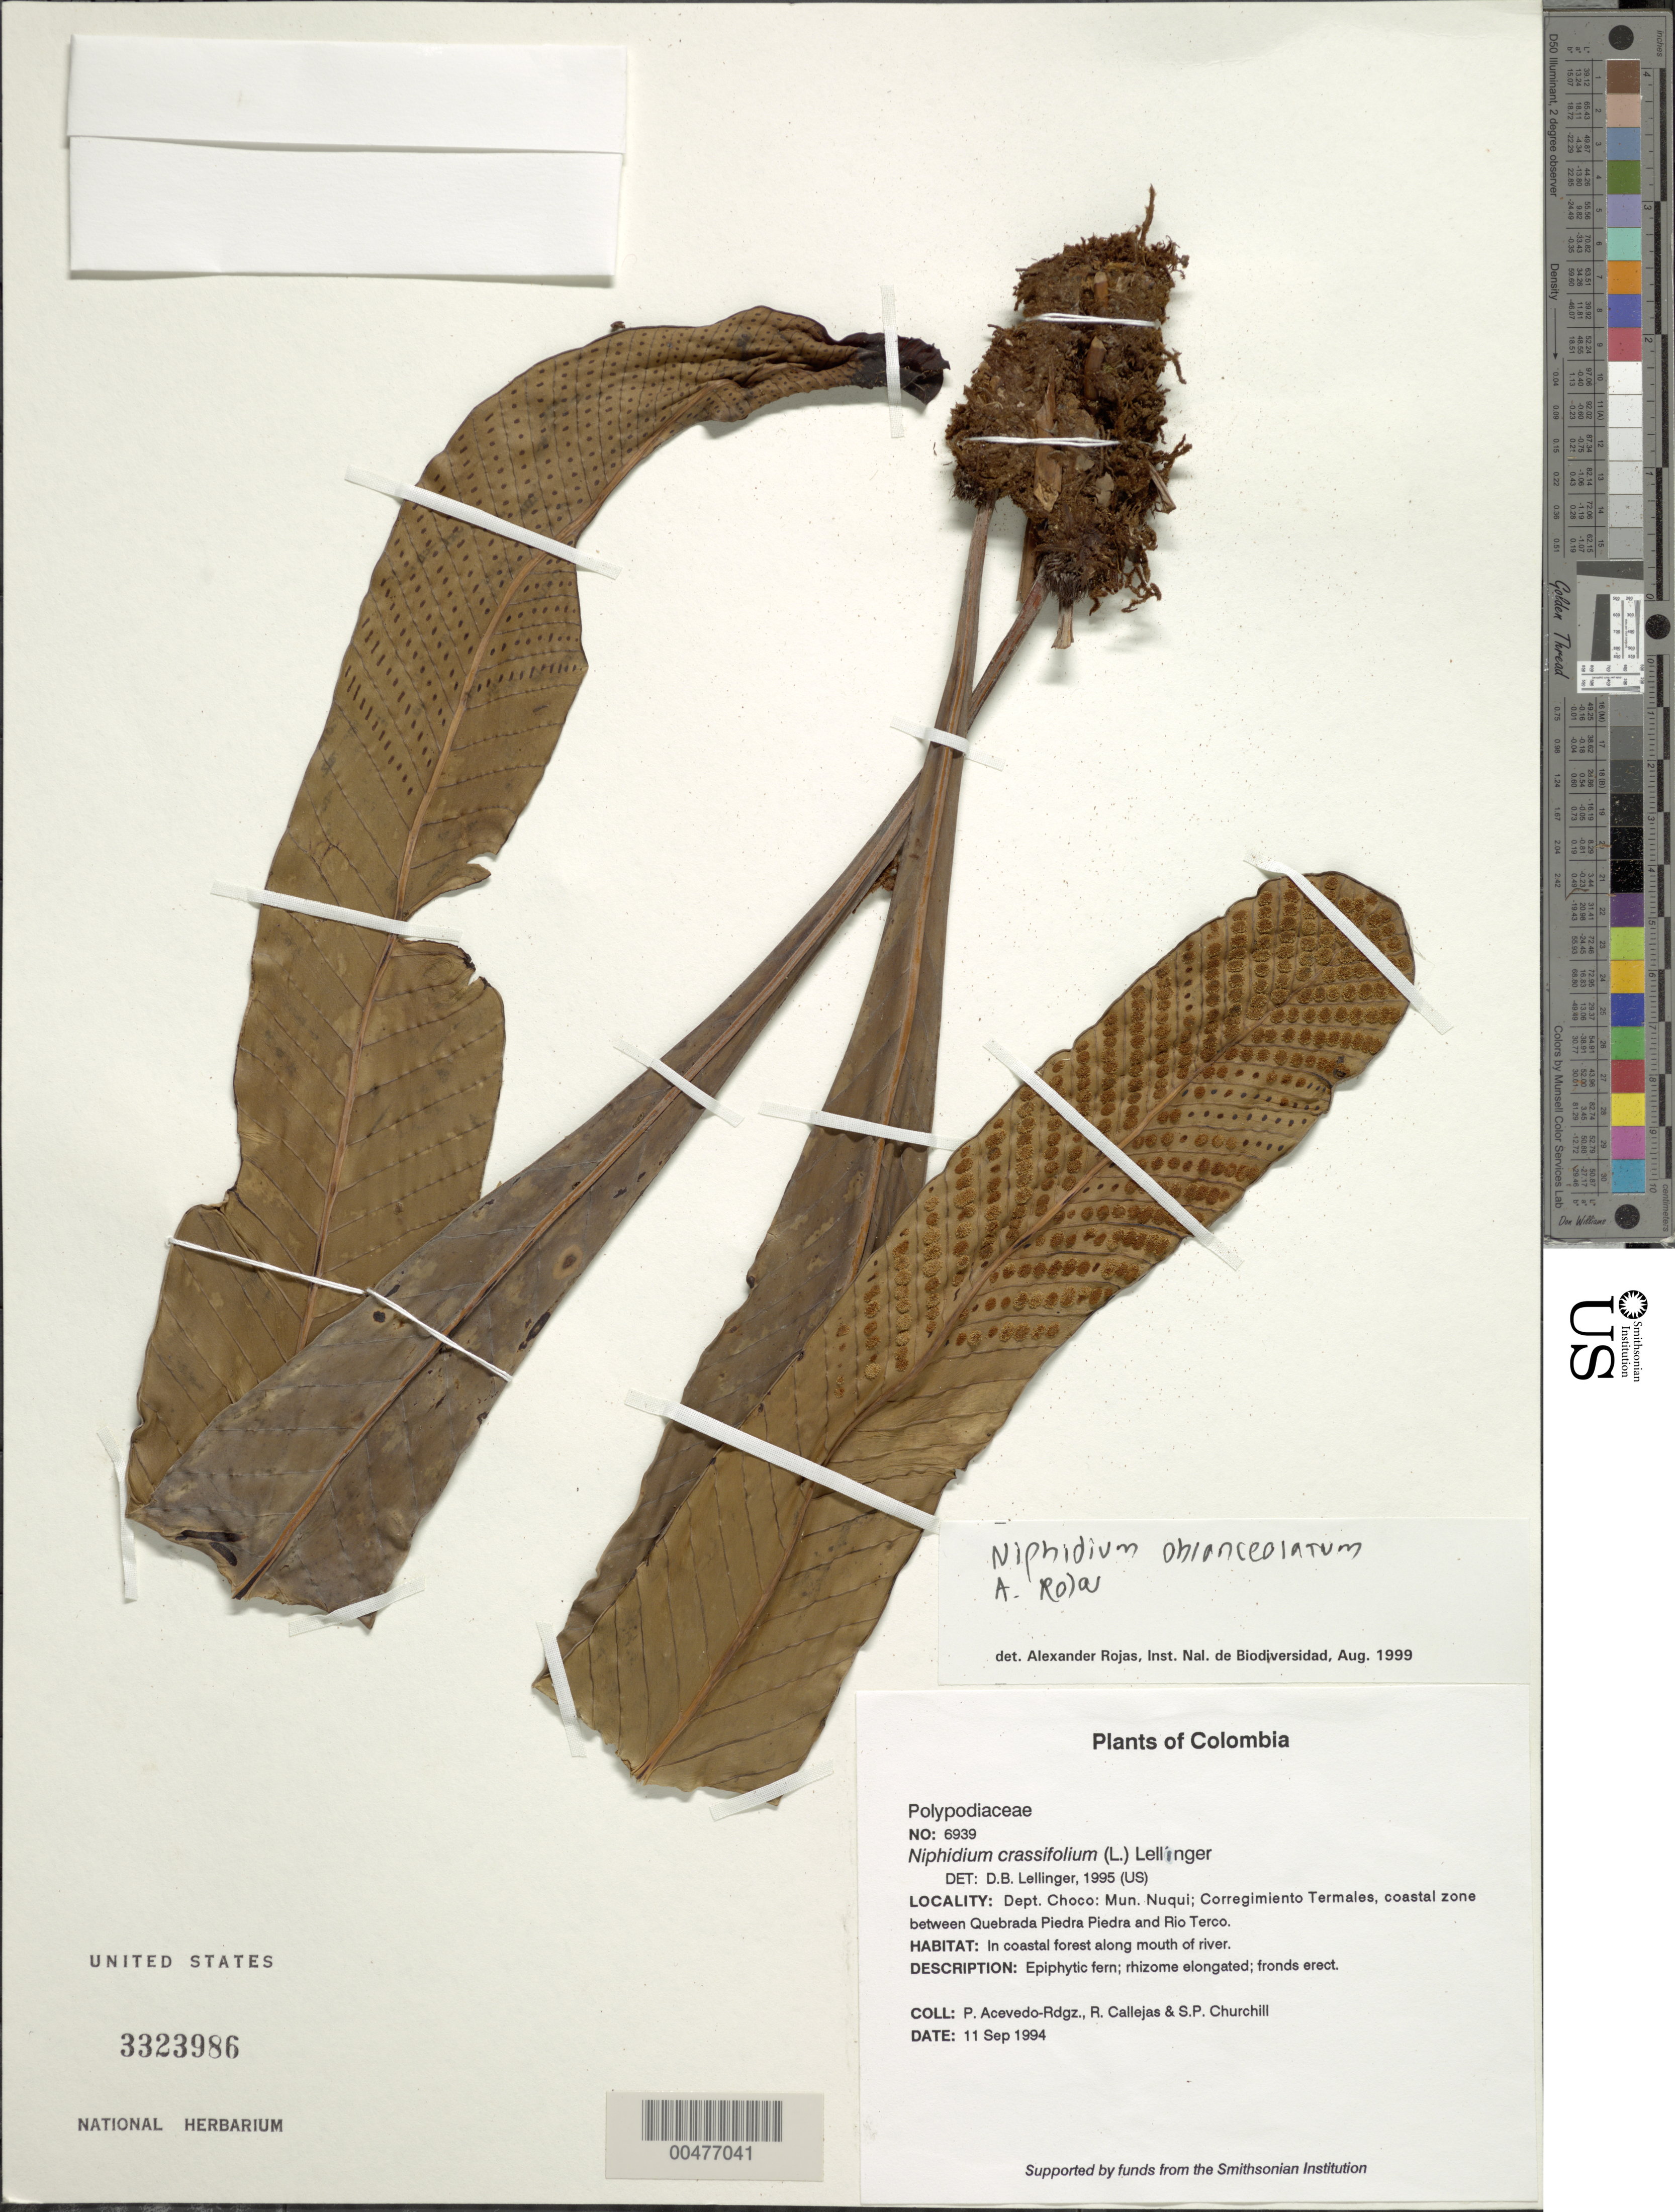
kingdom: Plantae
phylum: Tracheophyta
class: Polypodiopsida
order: Polypodiales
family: Polypodiaceae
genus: Niphidium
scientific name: Niphidium crassifolium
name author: (L.) Lellinger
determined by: Lellinger, David B., (BOT), Smithsonian Institution - National Museum of Natural History (UNITED STATES)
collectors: P. Acevedo-Rodr., R. Callejas & S. Churchill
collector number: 6939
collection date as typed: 11 Sep 1994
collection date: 1994-09-11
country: Colombia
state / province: Chocó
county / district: Nuqui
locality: Depart. Choco; Mun. Nuqui; Corregimiento Termales, coastal zone between Quebrada Piedra Piedra and Río Terco.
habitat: In coastal forest along mouth of river.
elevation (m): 10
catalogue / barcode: US 3323986